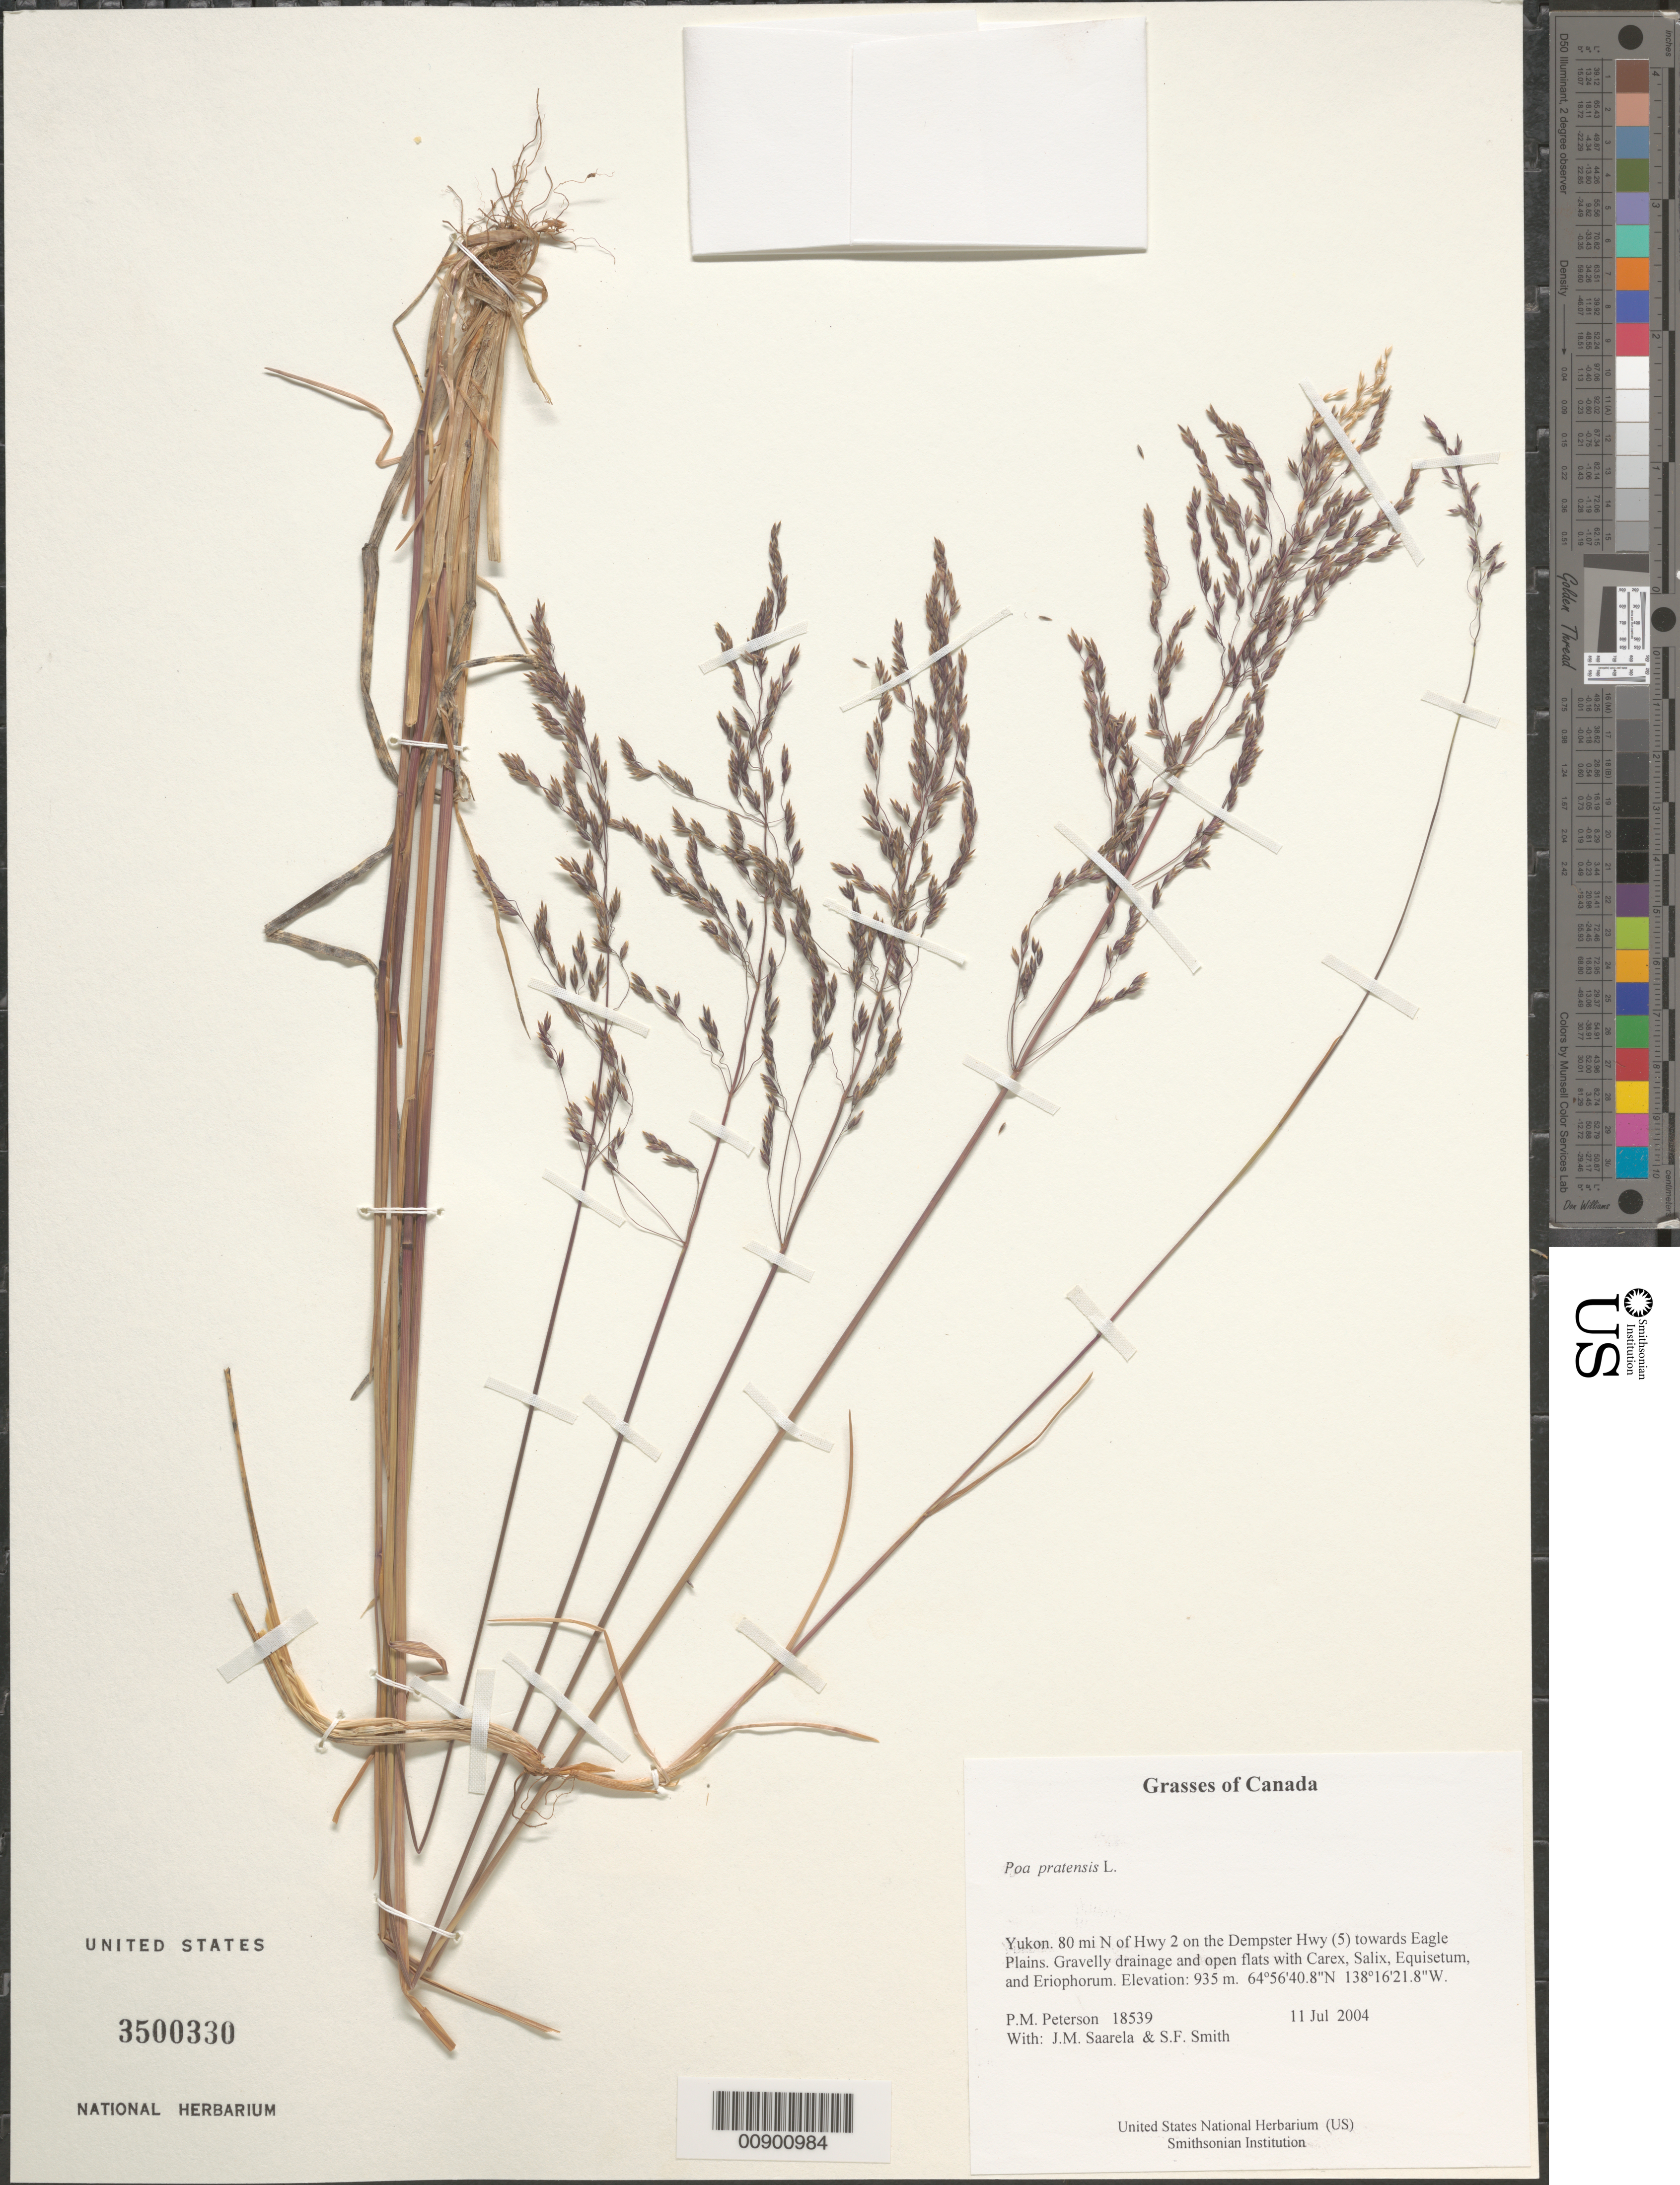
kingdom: Plantae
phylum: Tracheophyta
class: Liliopsida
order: Poales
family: Poaceae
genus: Poa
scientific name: Poa pratensis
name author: L.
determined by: Soreng, Robert J., Research Associate (BOT), Smithsonian Institution - National Museum of Natural History (UNITED STATES)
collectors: P. M. Peterson, J. Saarela & S.F. Smith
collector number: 18539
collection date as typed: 11 Jul 2004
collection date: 2004-07-11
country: Canada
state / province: Yukon Territory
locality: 80 mi N of Hwy 2 on the Dempster Hwy (5) towards Eagle Plains. Gravelly drainage and open flats with Carex, Salix, Equisetum, and Eriophorum.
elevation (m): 935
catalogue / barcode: US 3500330